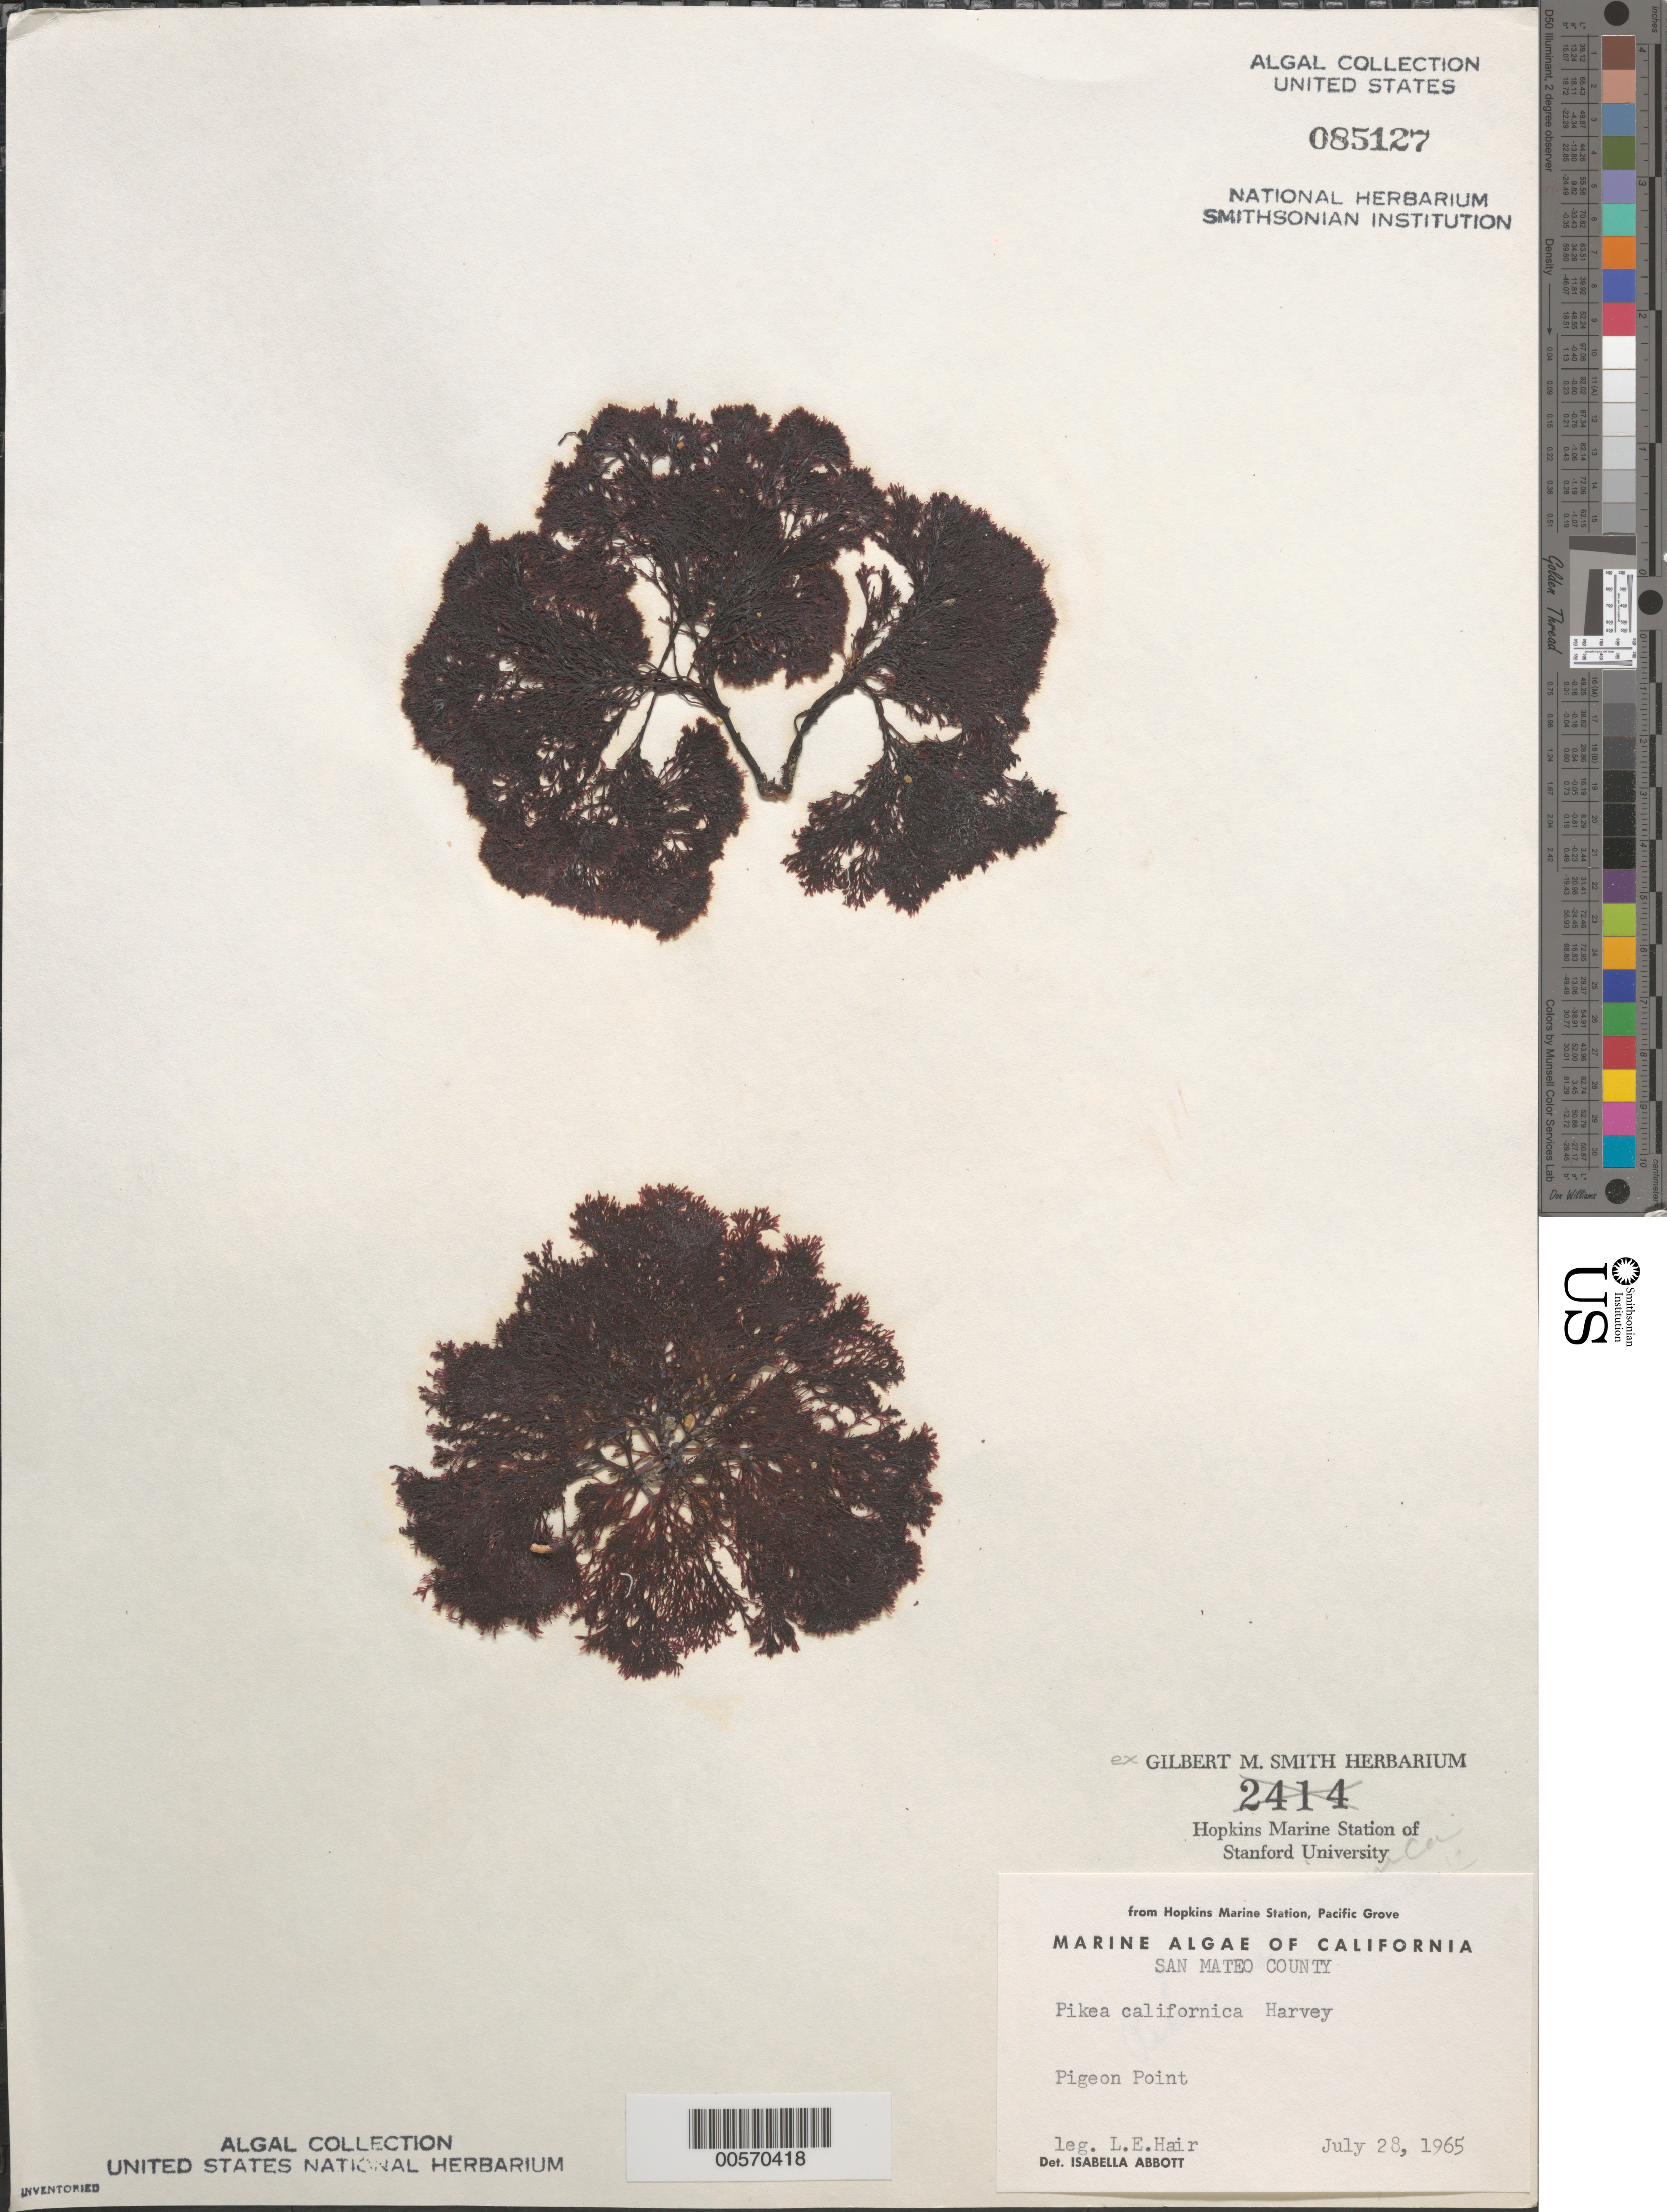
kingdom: Plantae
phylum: Rhodophyta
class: Florideophyceae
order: Gigartinales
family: Dumontiaceae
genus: Pikea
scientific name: Pikea californica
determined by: Abbott, Isabella A.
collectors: L. Hair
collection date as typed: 28 Jul 1965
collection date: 1965-07-28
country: United States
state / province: California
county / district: San Mateo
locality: Pigeon Point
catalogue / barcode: US 85127